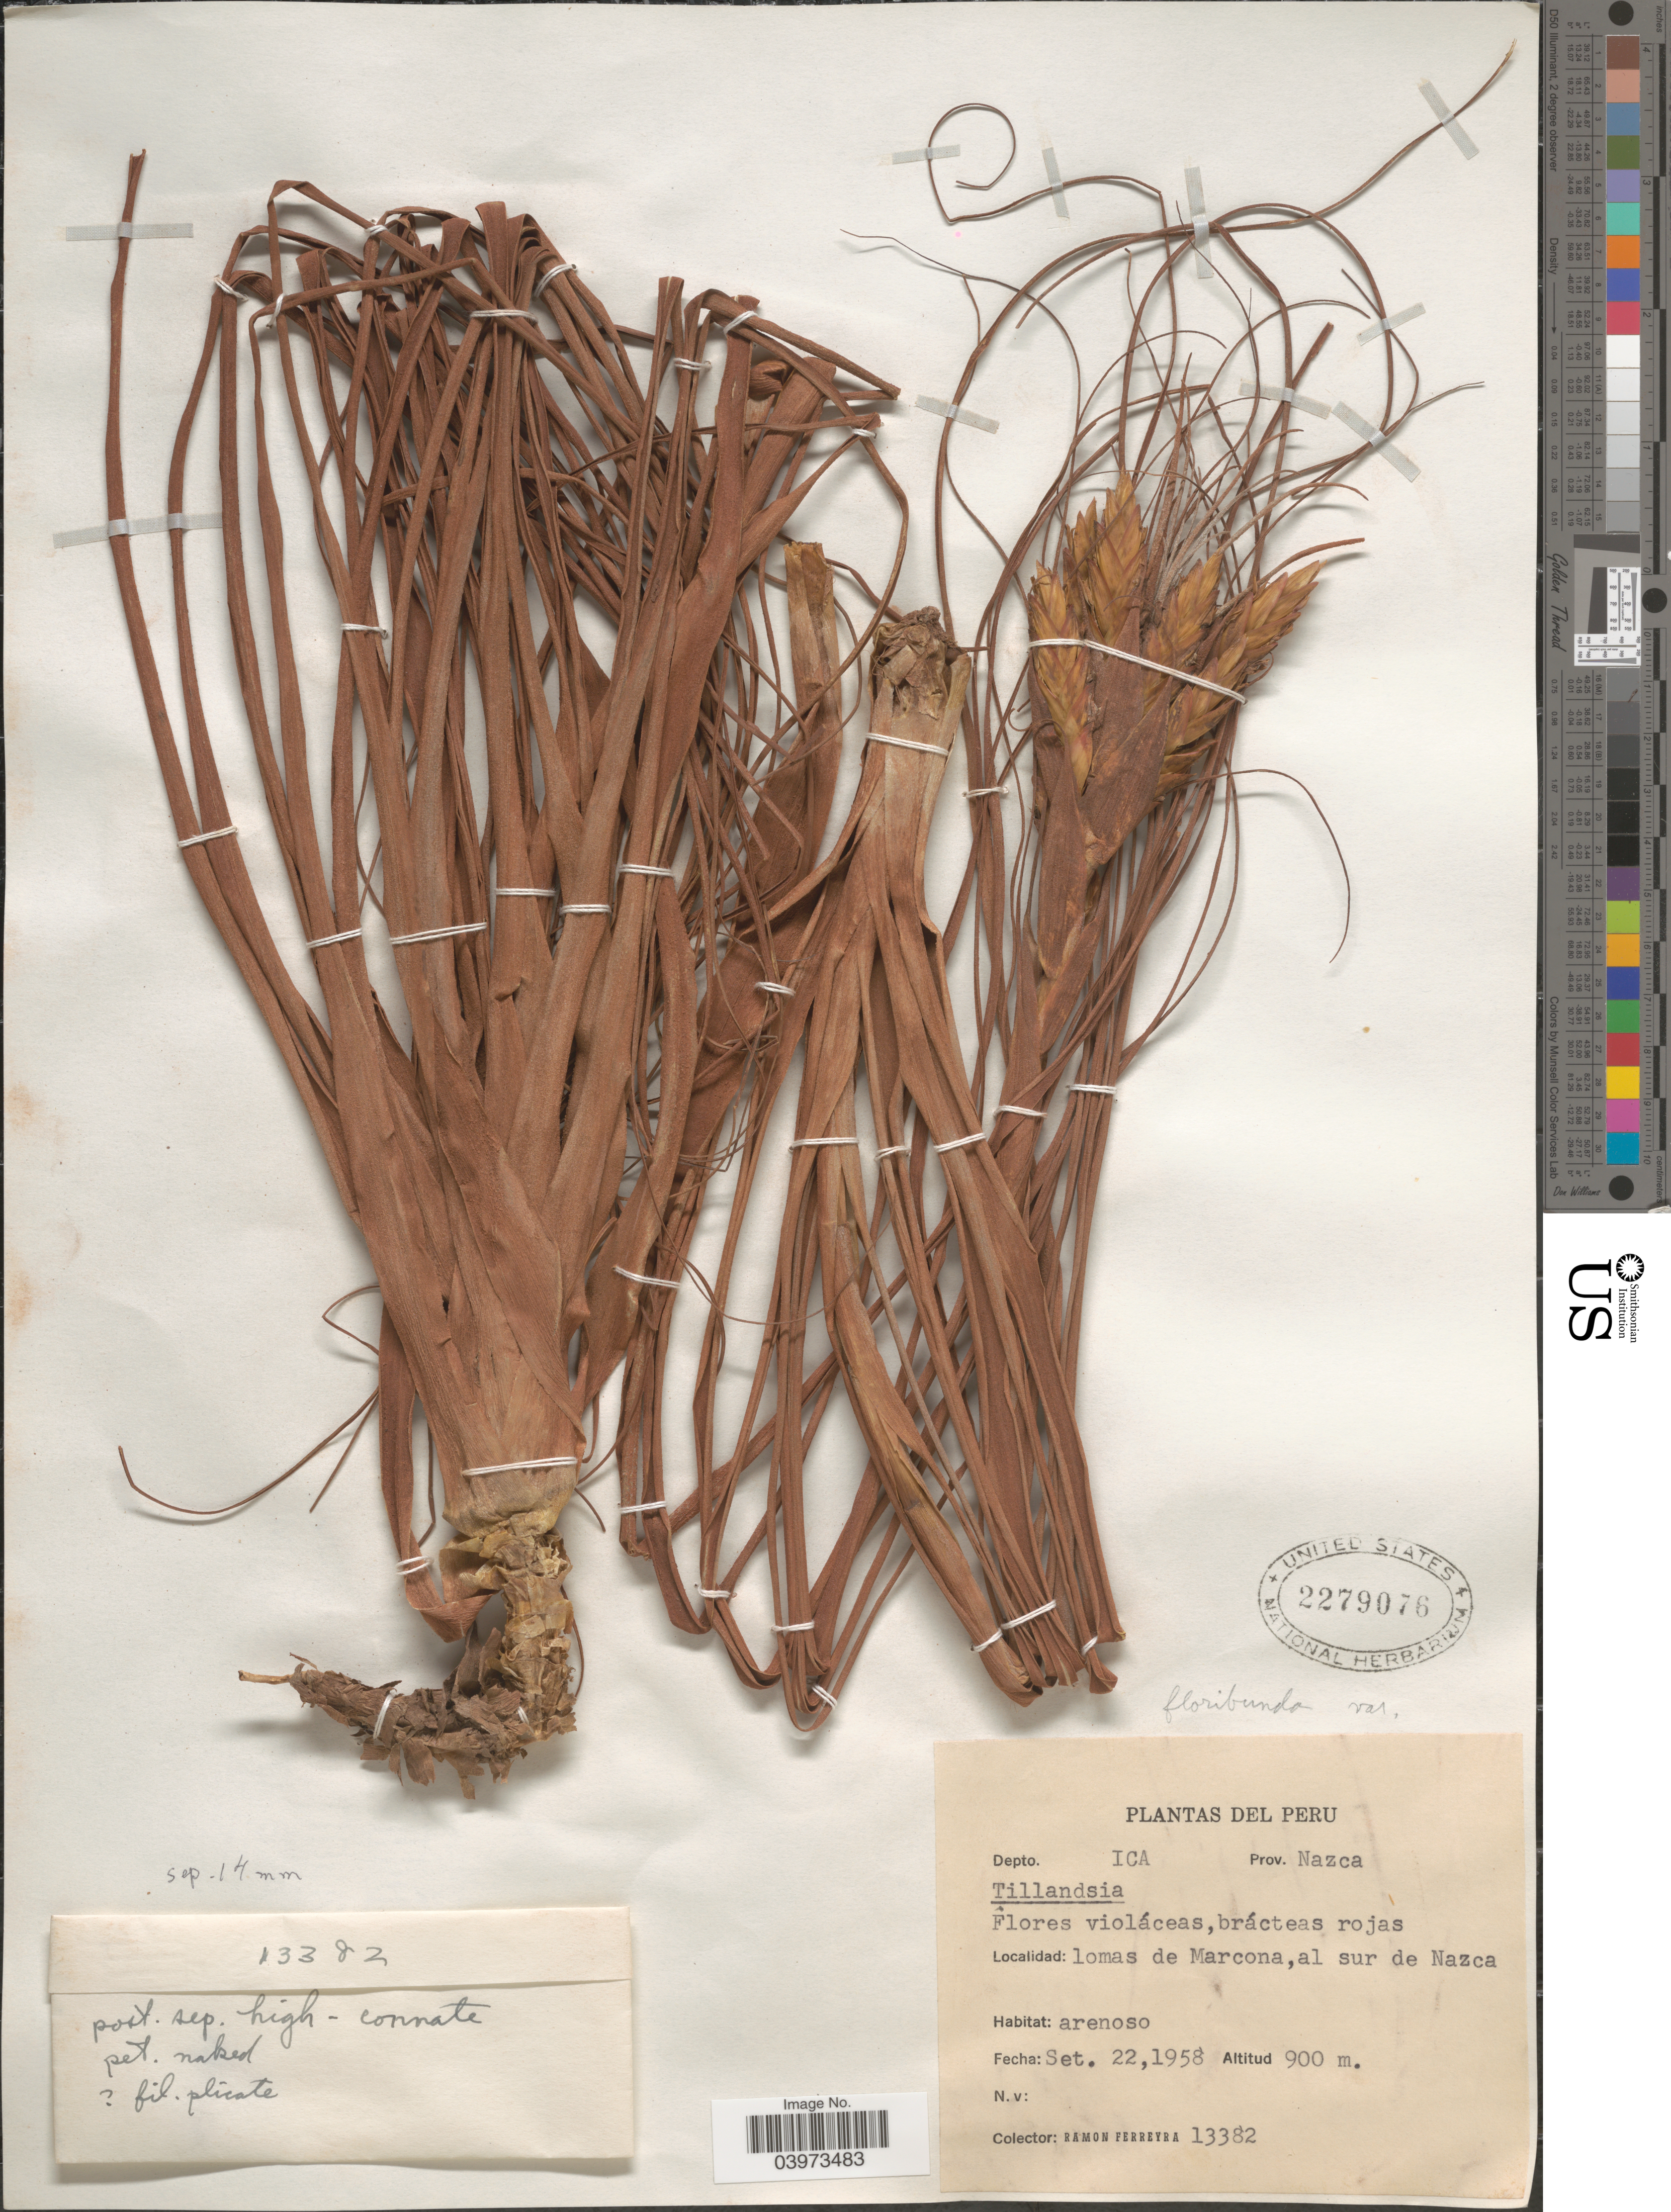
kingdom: Plantae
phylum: Tracheophyta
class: Liliopsida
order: Poales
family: Bromeliaceae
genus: Tillandsia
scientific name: Tillandsia floribunda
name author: Kunth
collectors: R. A. Ferreyra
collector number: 13382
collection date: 1958-09-22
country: Peru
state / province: Ica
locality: Depto. Ica. Prov. Nazca. lomas de Marcona, al sur de Nazca.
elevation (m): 900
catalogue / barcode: US 2279076